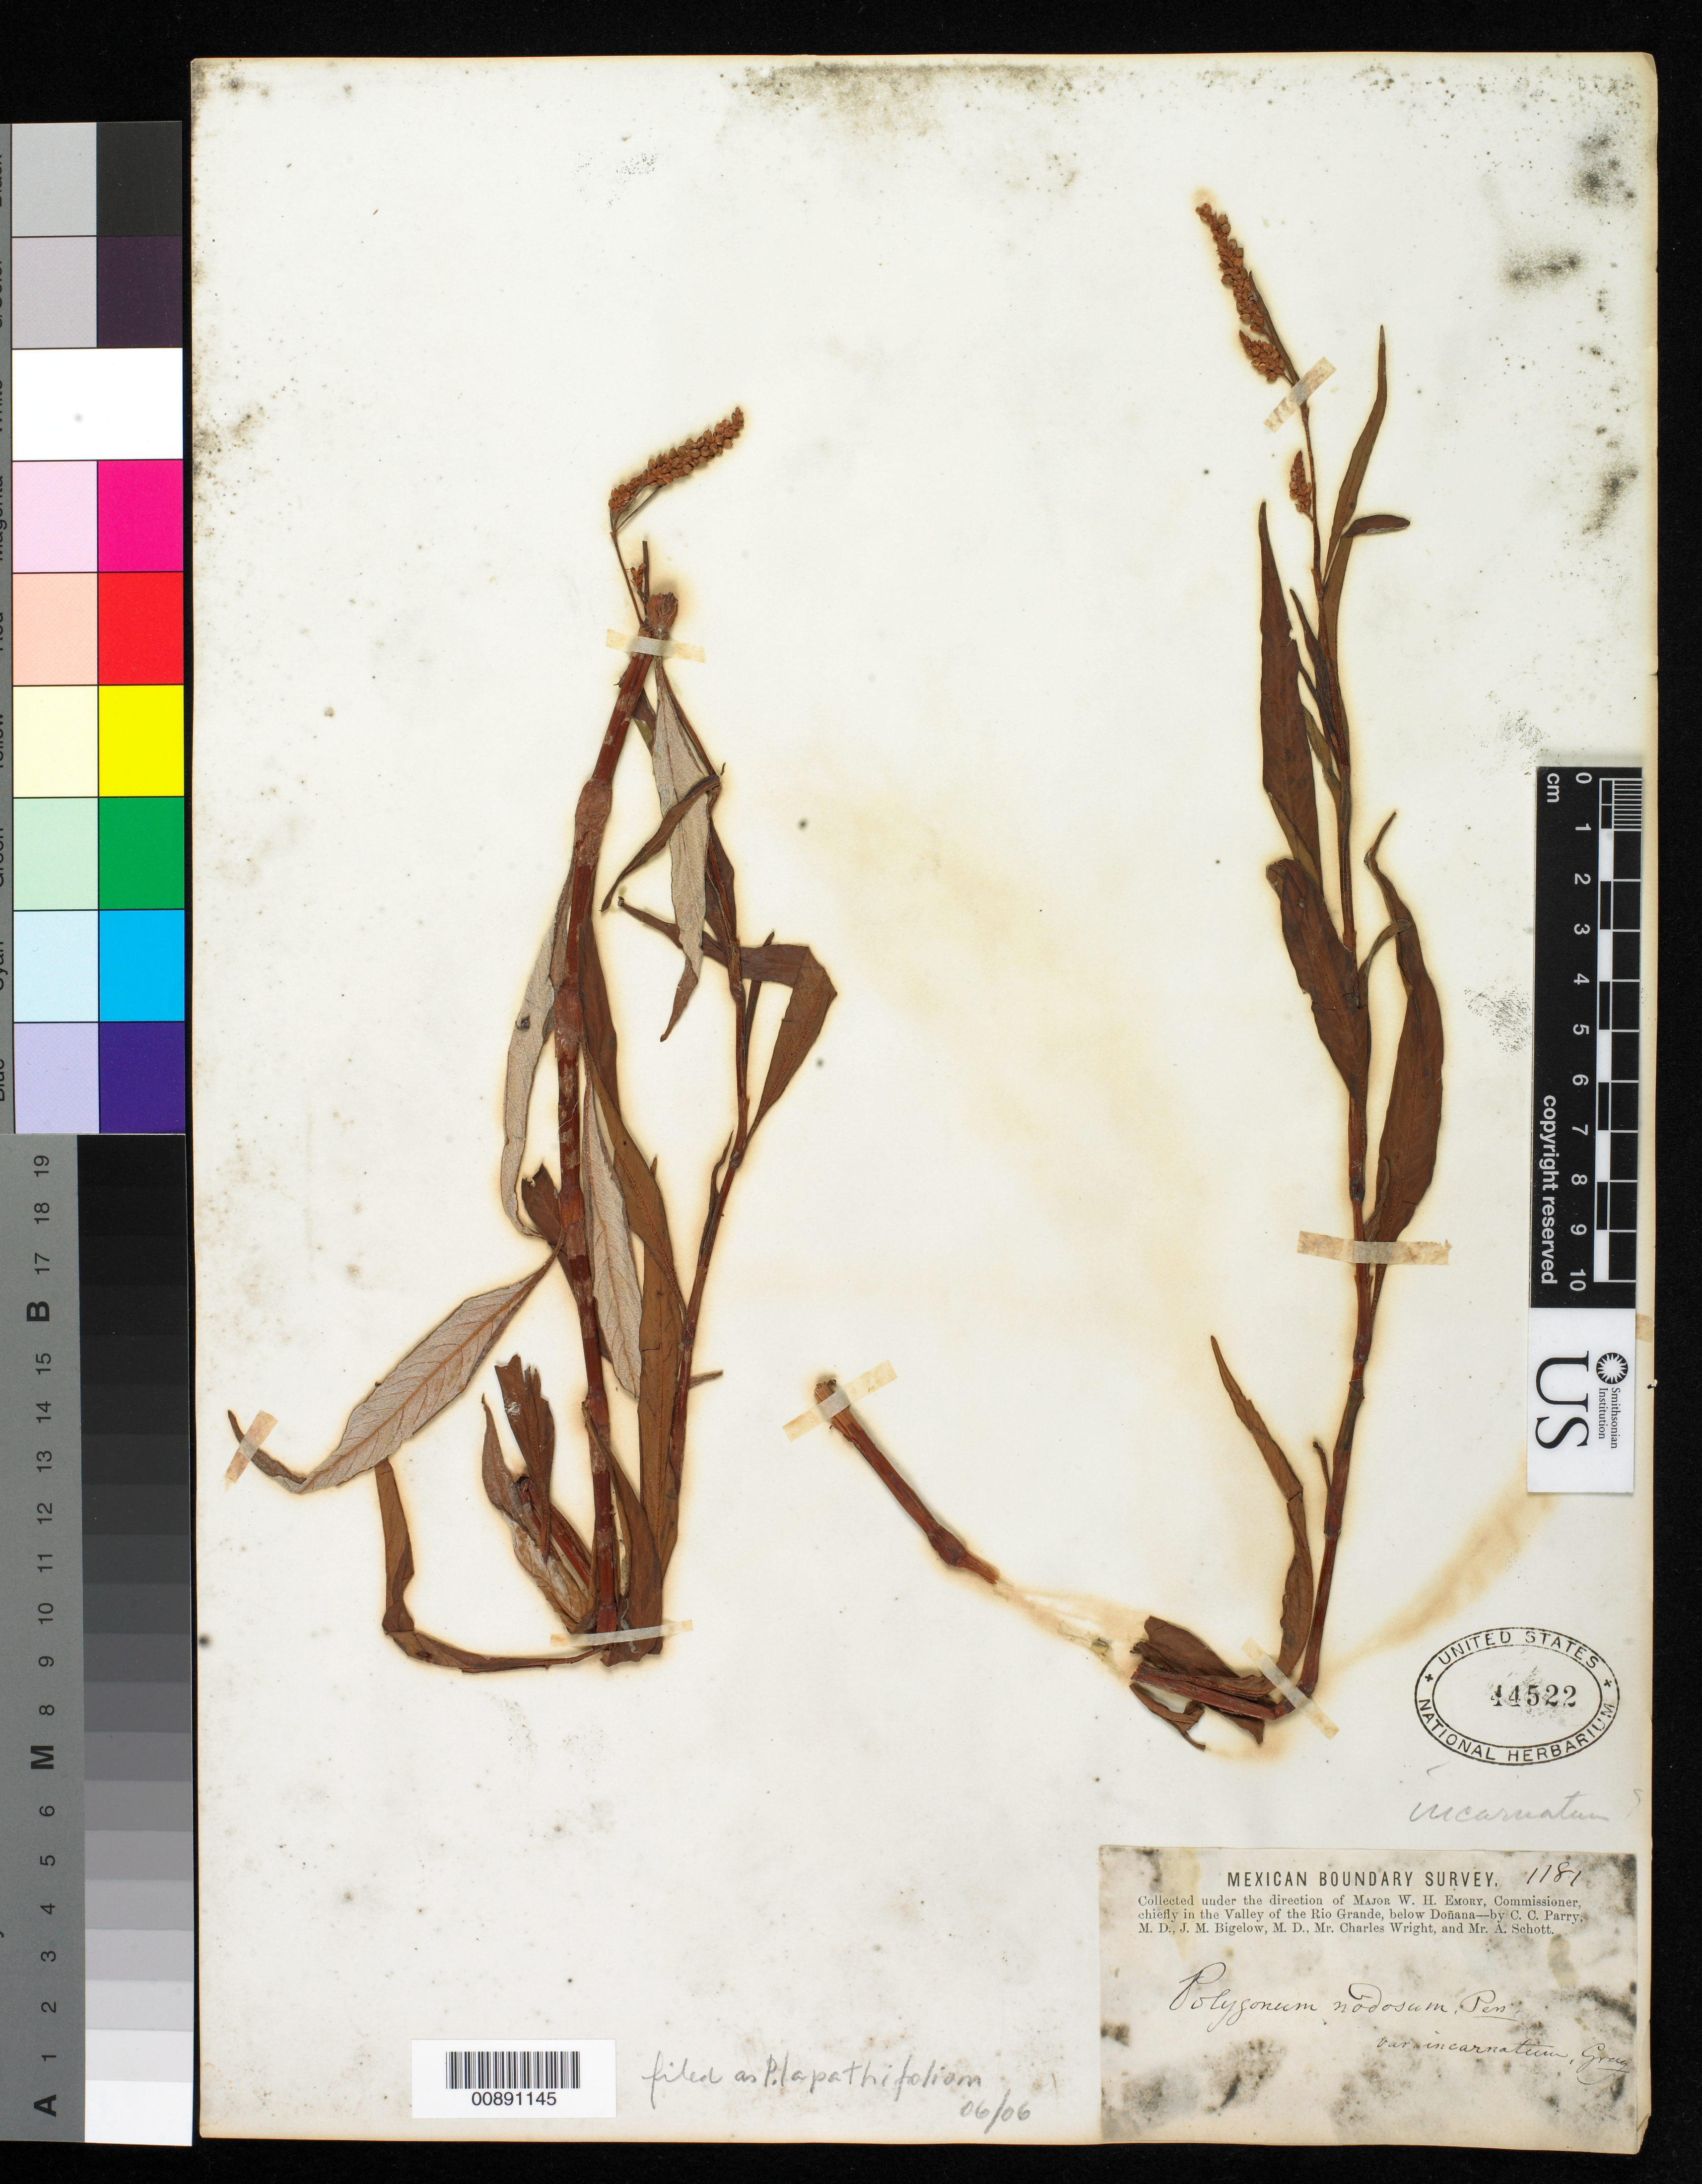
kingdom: Plantae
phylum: Tracheophyta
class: Magnoliopsida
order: Caryophyllales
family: Polygonaceae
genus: Persicaria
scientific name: Persicaria lapathifolia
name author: (L.) Delarbre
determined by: Atha, D. E.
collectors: C. C. Parry, J. M. Bigelow, C. Wright & A. C. V. Schott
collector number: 1181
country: United States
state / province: New Mexico / Texas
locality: Valley of the Rio Grande, below Doñana.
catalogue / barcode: US 44522